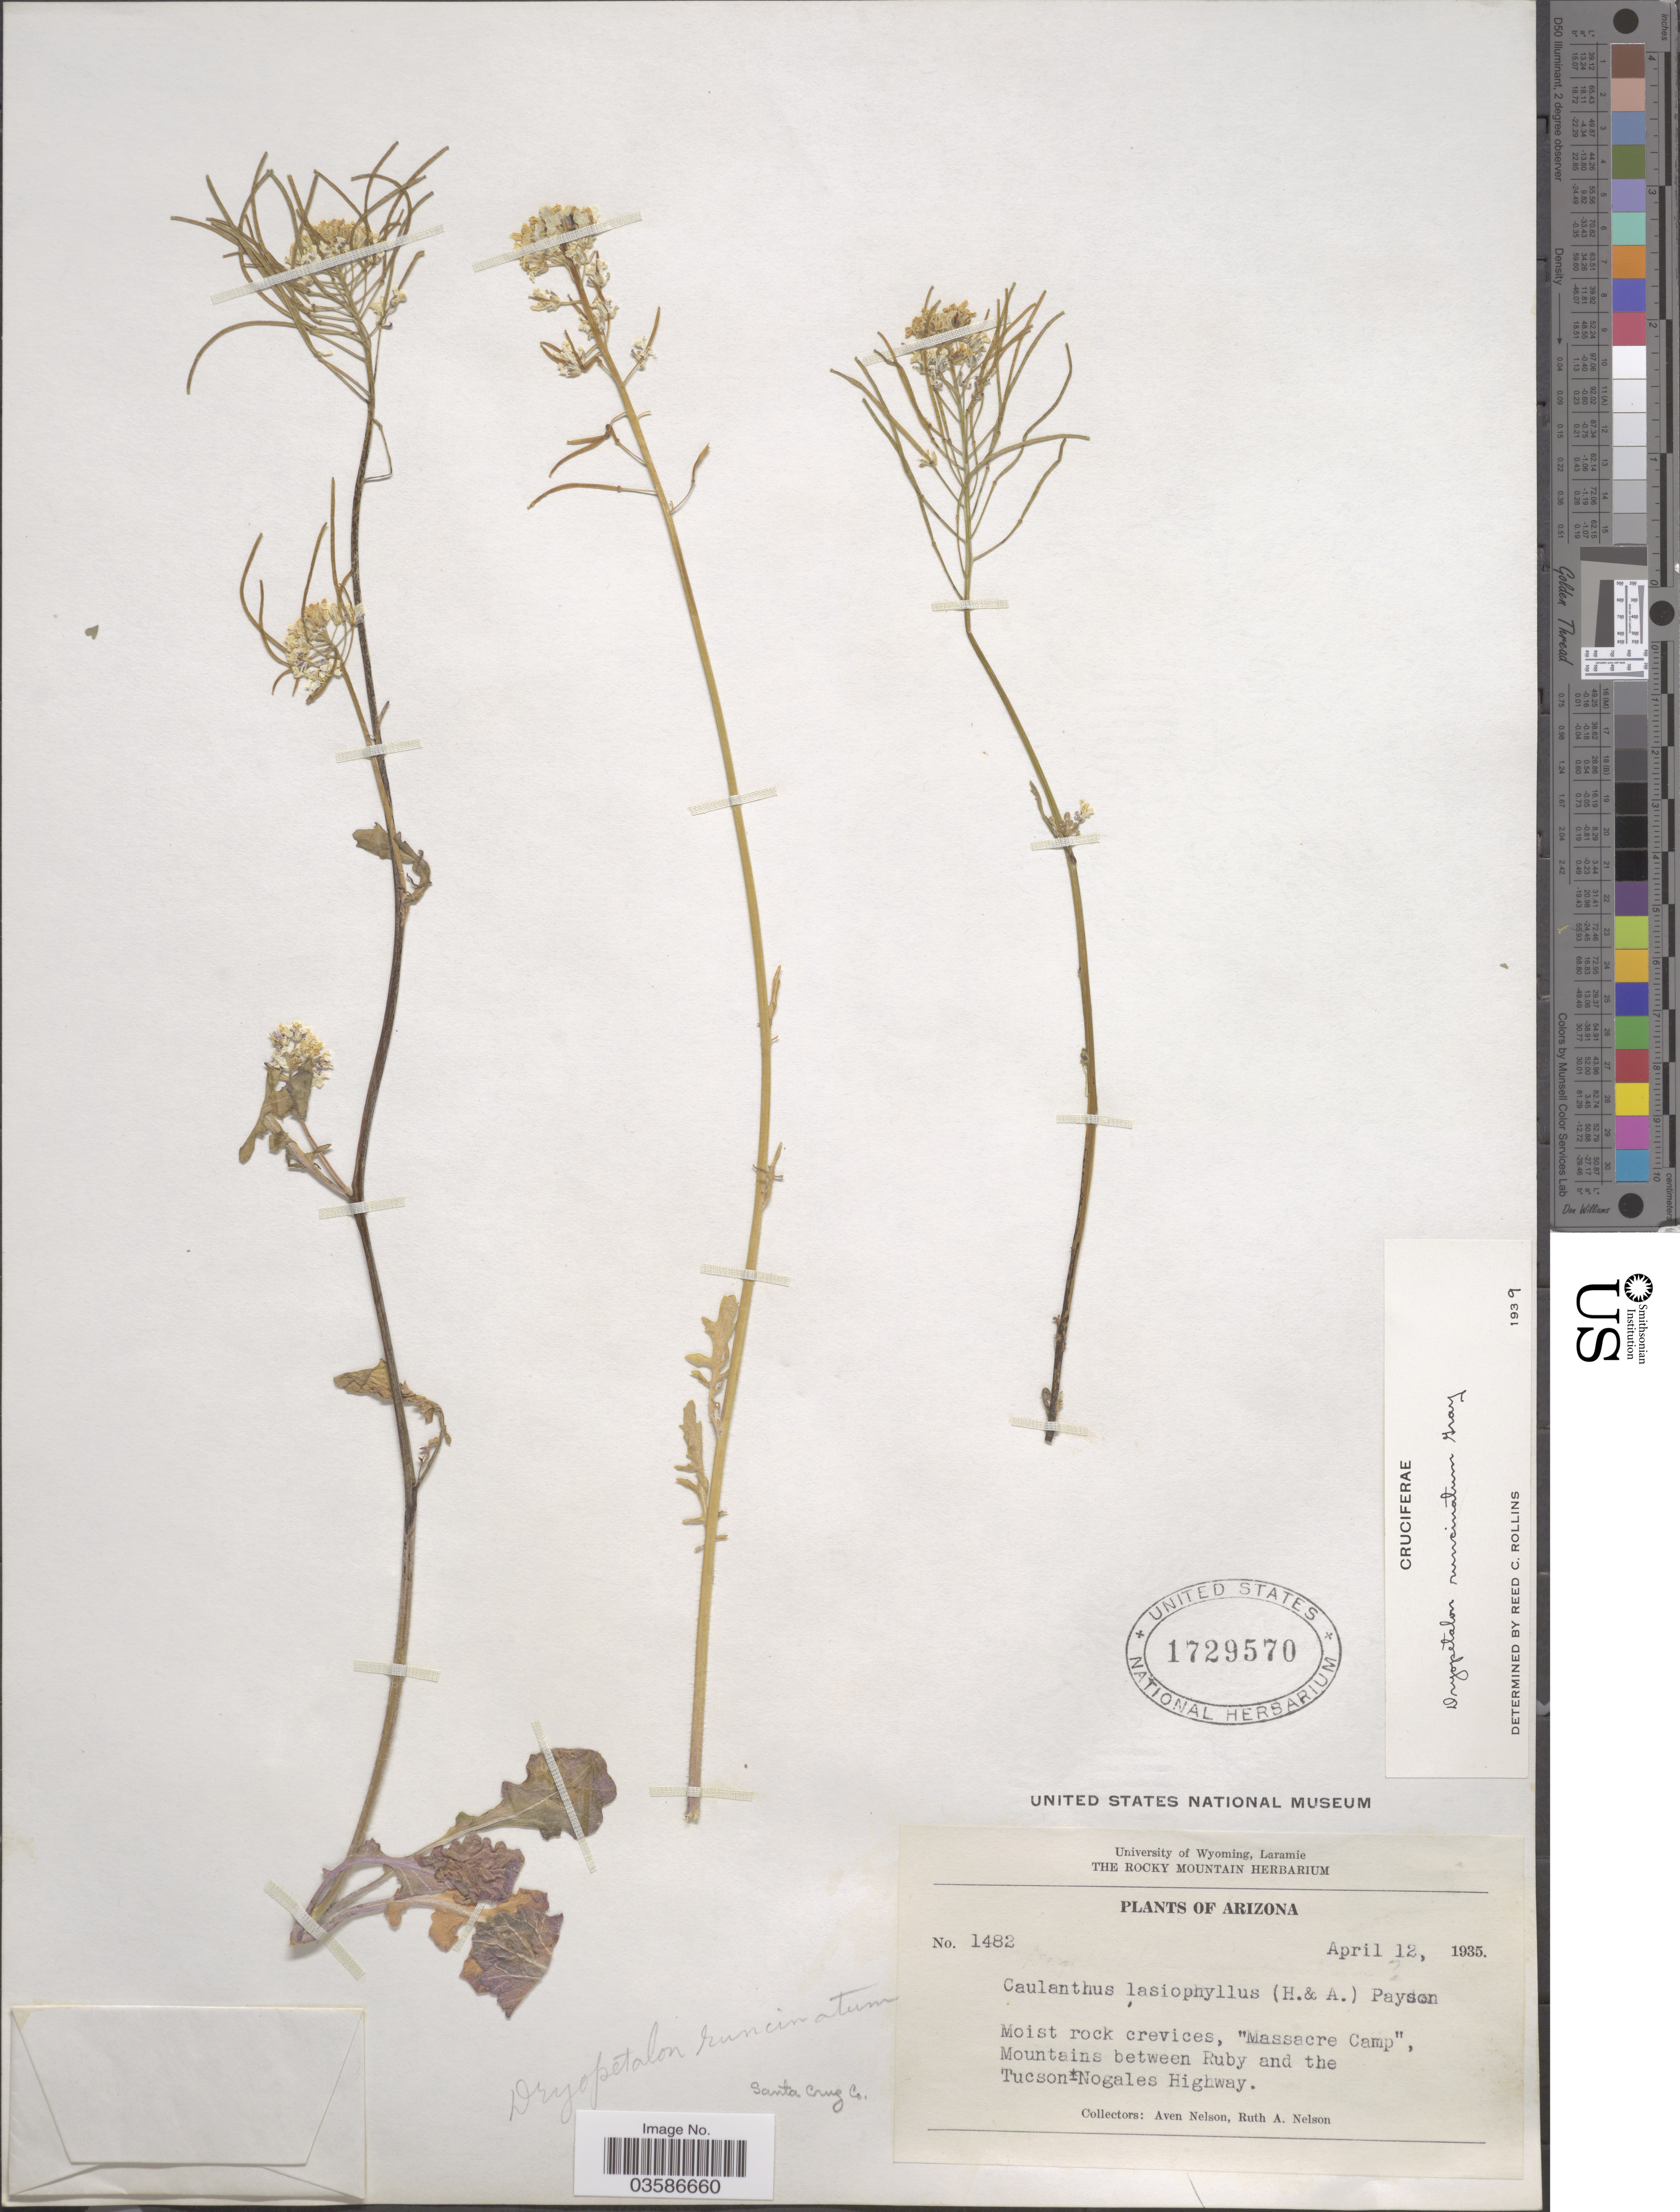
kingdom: Plantae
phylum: Tracheophyta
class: Magnoliopsida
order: Brassicales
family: Brassicaceae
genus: Dryopetalon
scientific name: Dryopetalon runcinatum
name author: A. Gray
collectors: A. Nelson & R. A. Nelson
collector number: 1482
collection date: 1935-04-12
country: United States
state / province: Arizona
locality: Massacre Camp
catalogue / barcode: US 1729570